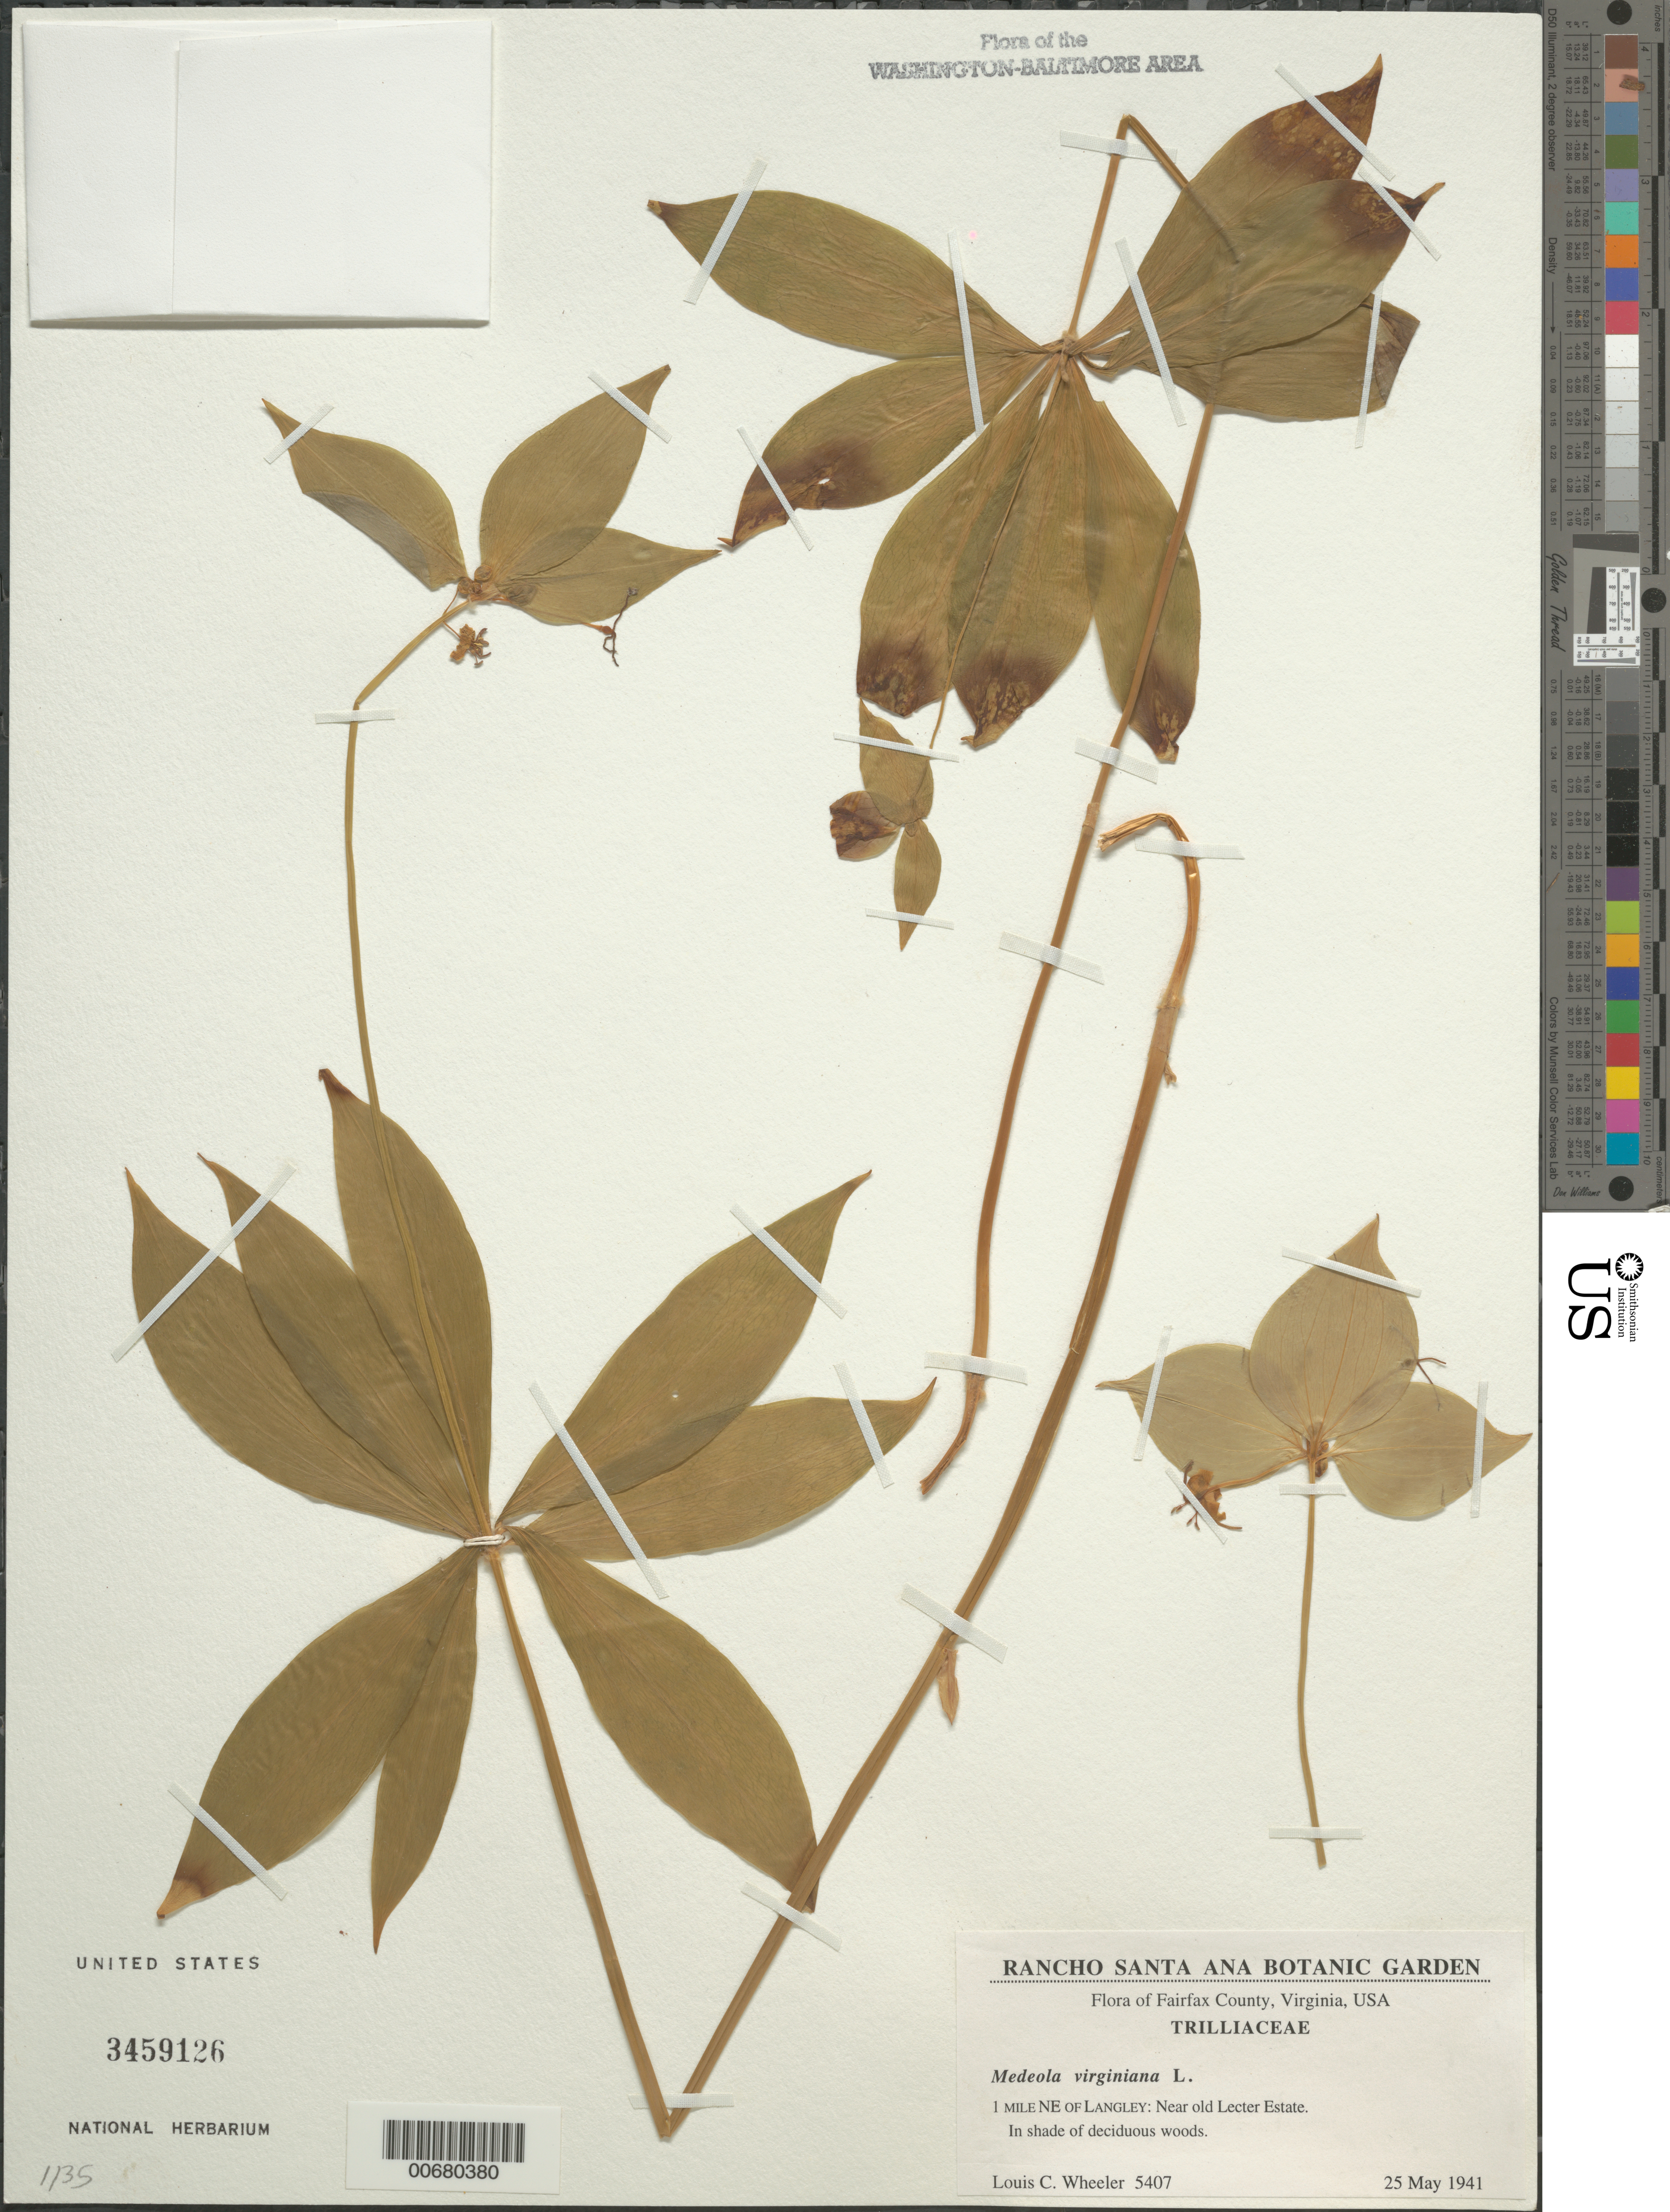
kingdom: Plantae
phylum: Tracheophyta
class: Liliopsida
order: Liliales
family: Liliaceae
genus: Medeola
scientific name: Medeola virginiana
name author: (L.) Desf.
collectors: L. C. Wheeler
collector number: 5407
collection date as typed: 25 May 1941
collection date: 1941-05-25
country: United States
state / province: Virginia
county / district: Fairfax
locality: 1 mi. NE of Langley, near old Lecter Estate.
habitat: In shade of deciduous woods.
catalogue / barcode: US 3459126